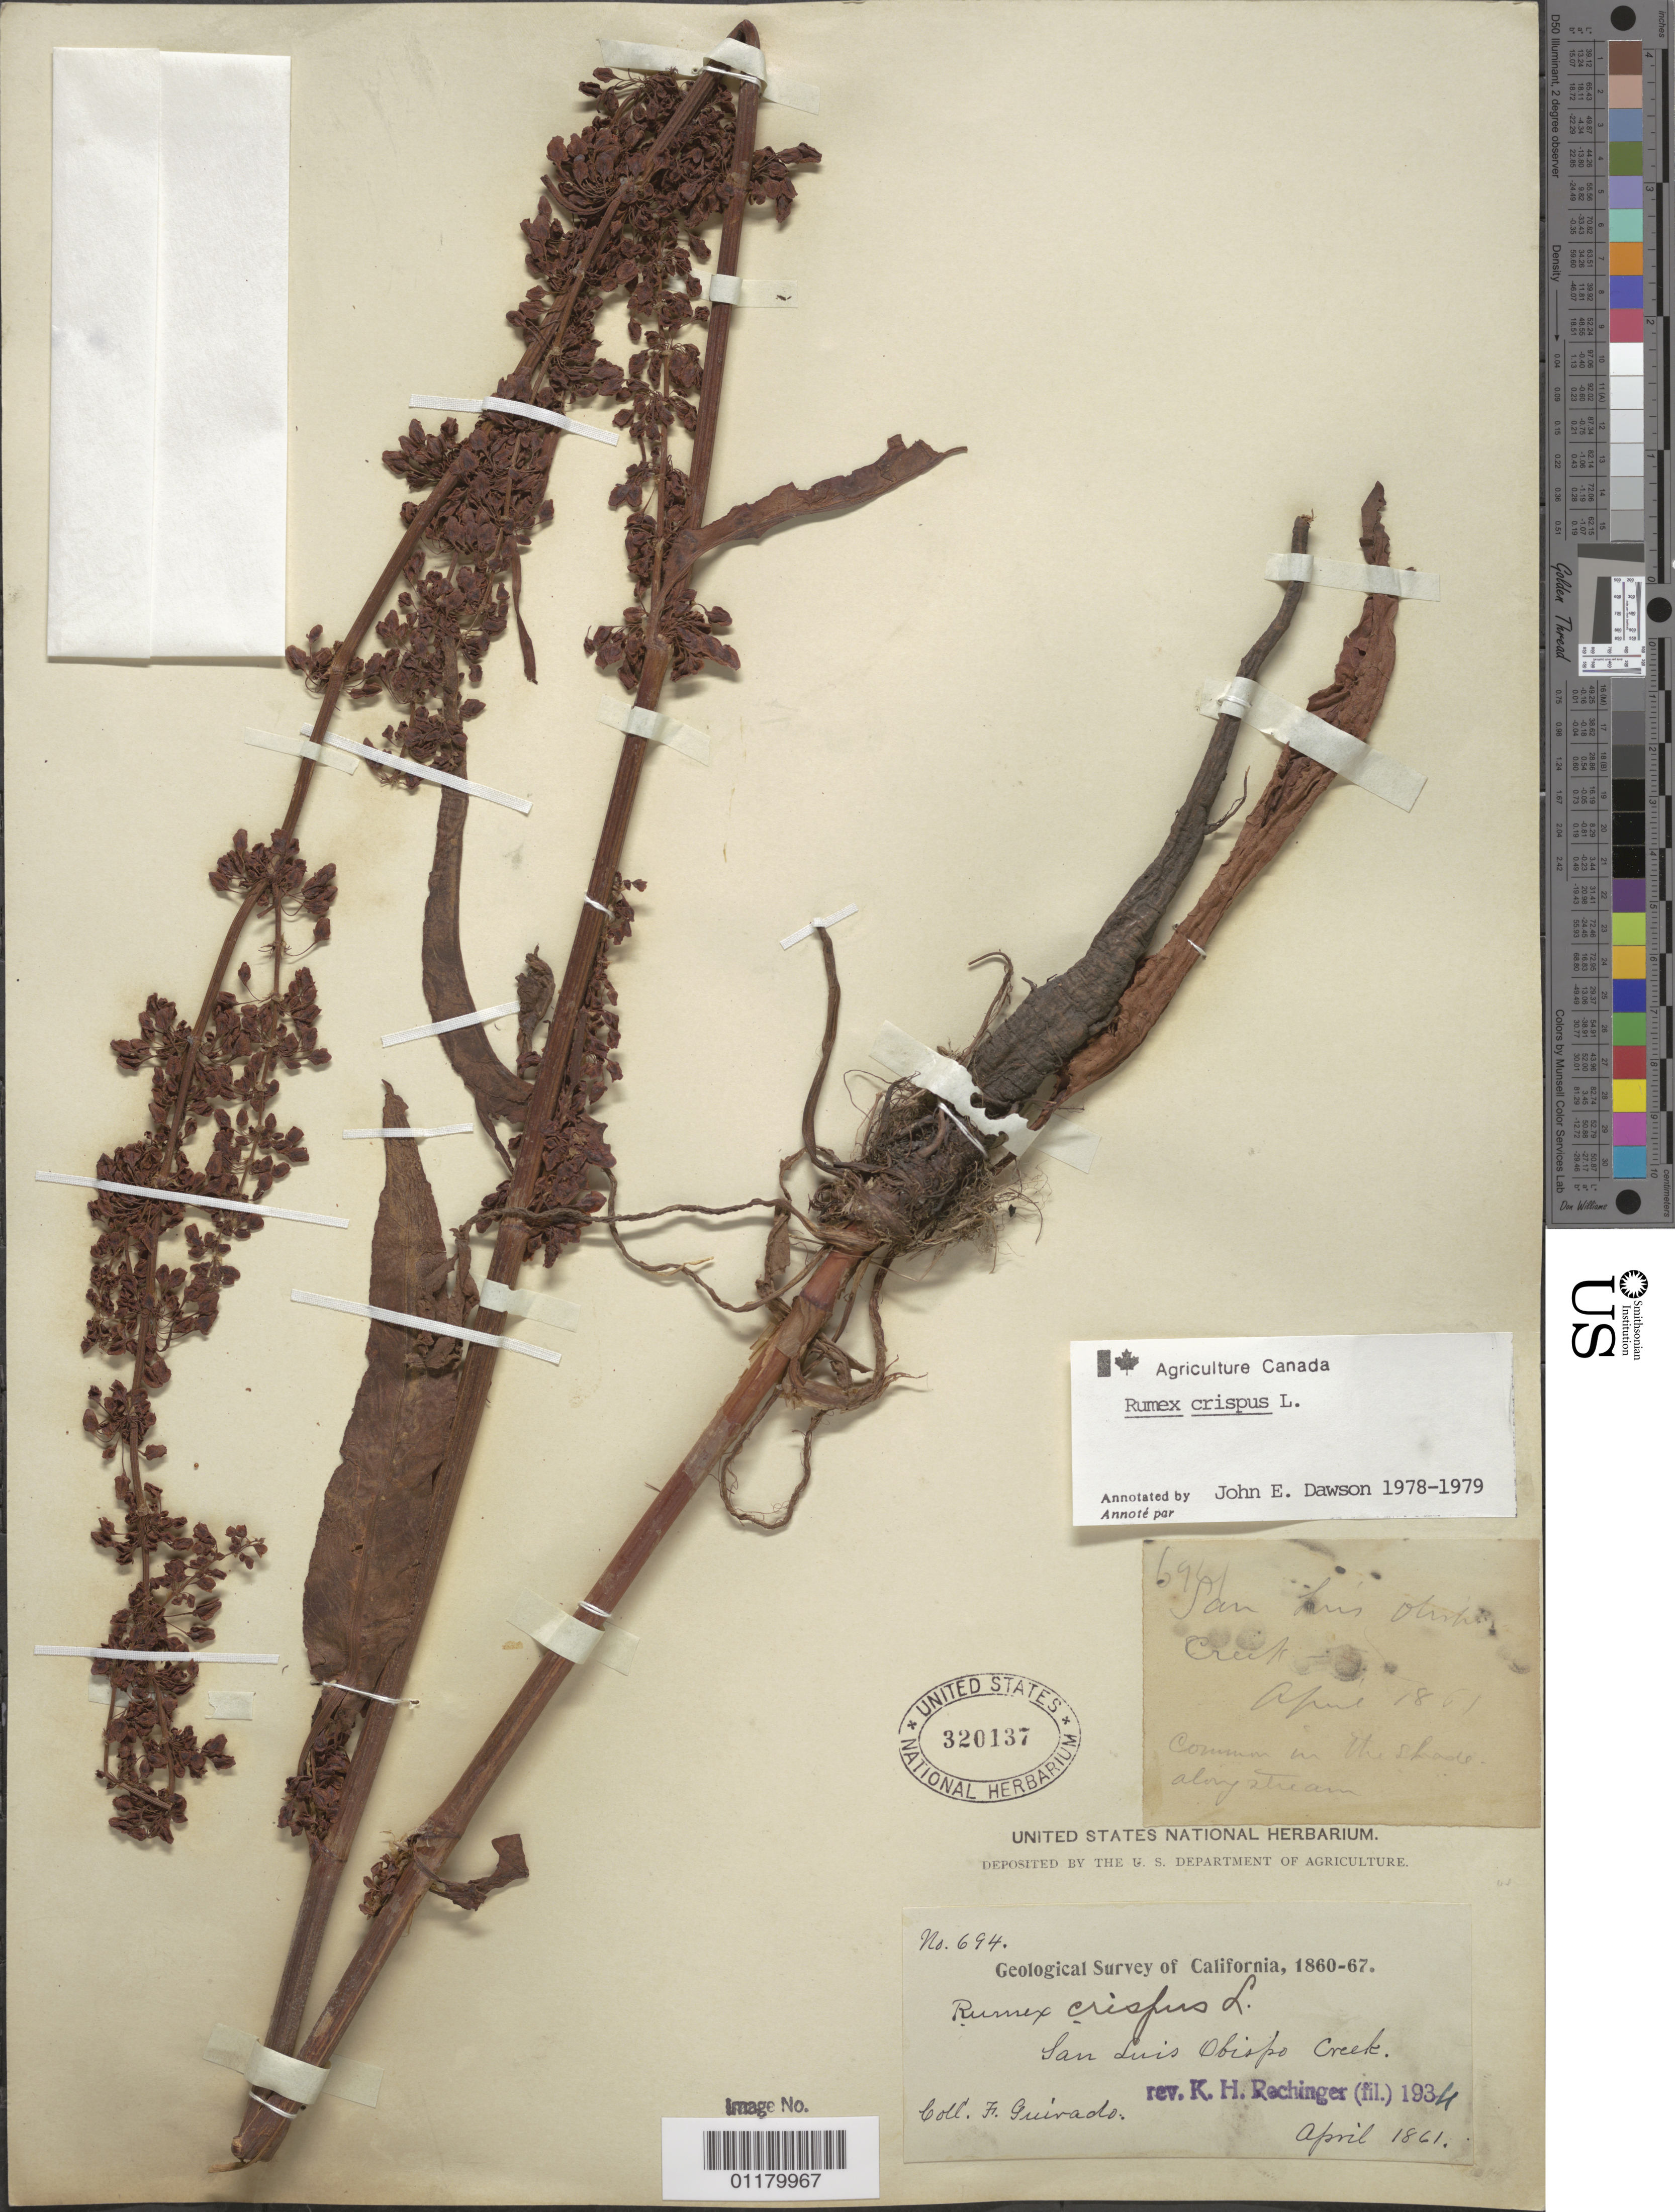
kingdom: Plantae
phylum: Tracheophyta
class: Magnoliopsida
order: Caryophyllales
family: Polygonaceae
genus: Rumex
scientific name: Rumex crispus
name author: L.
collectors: F. Guirado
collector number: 694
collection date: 1861-04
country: United States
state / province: California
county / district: San Luis Obispo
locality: San Luis Obispo Creek.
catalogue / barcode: US 320137